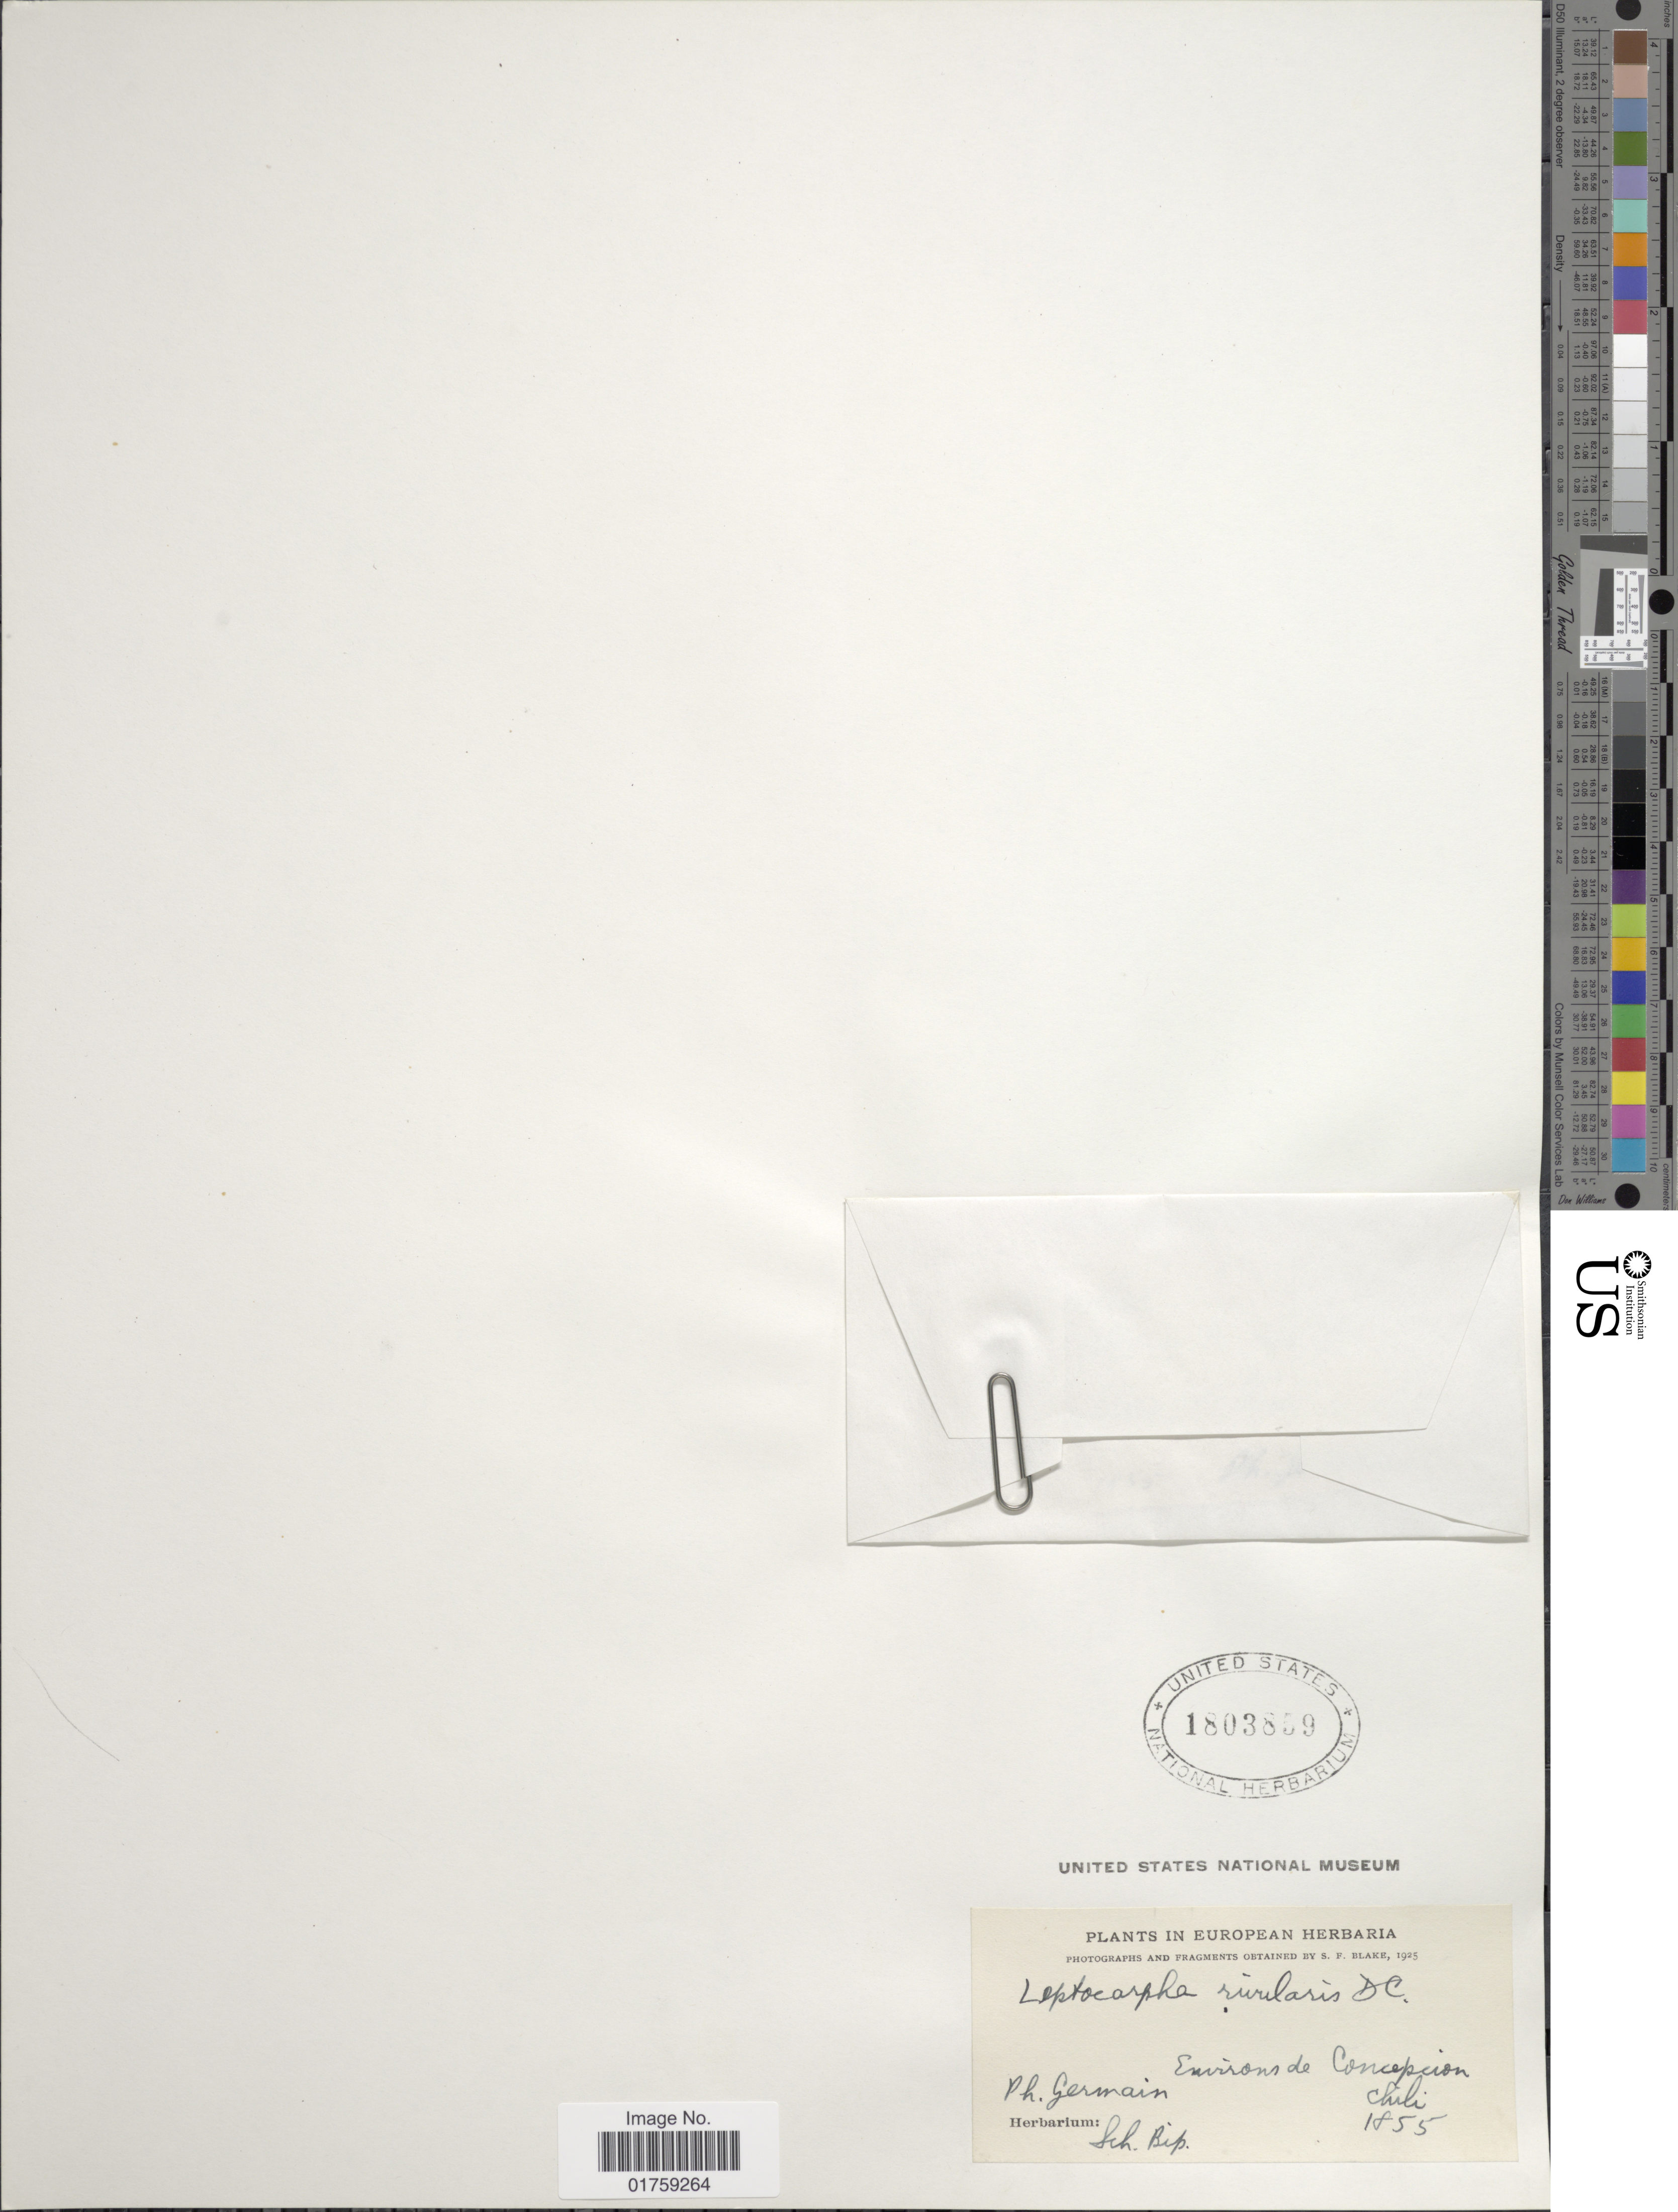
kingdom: Plantae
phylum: Tracheophyta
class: Magnoliopsida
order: Asterales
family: Asteraceae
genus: Leptocarpha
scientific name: Leptocarpha rivularis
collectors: P. Germain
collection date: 1855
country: Chile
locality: Environs de Concepcion, Chili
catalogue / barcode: US 1803859